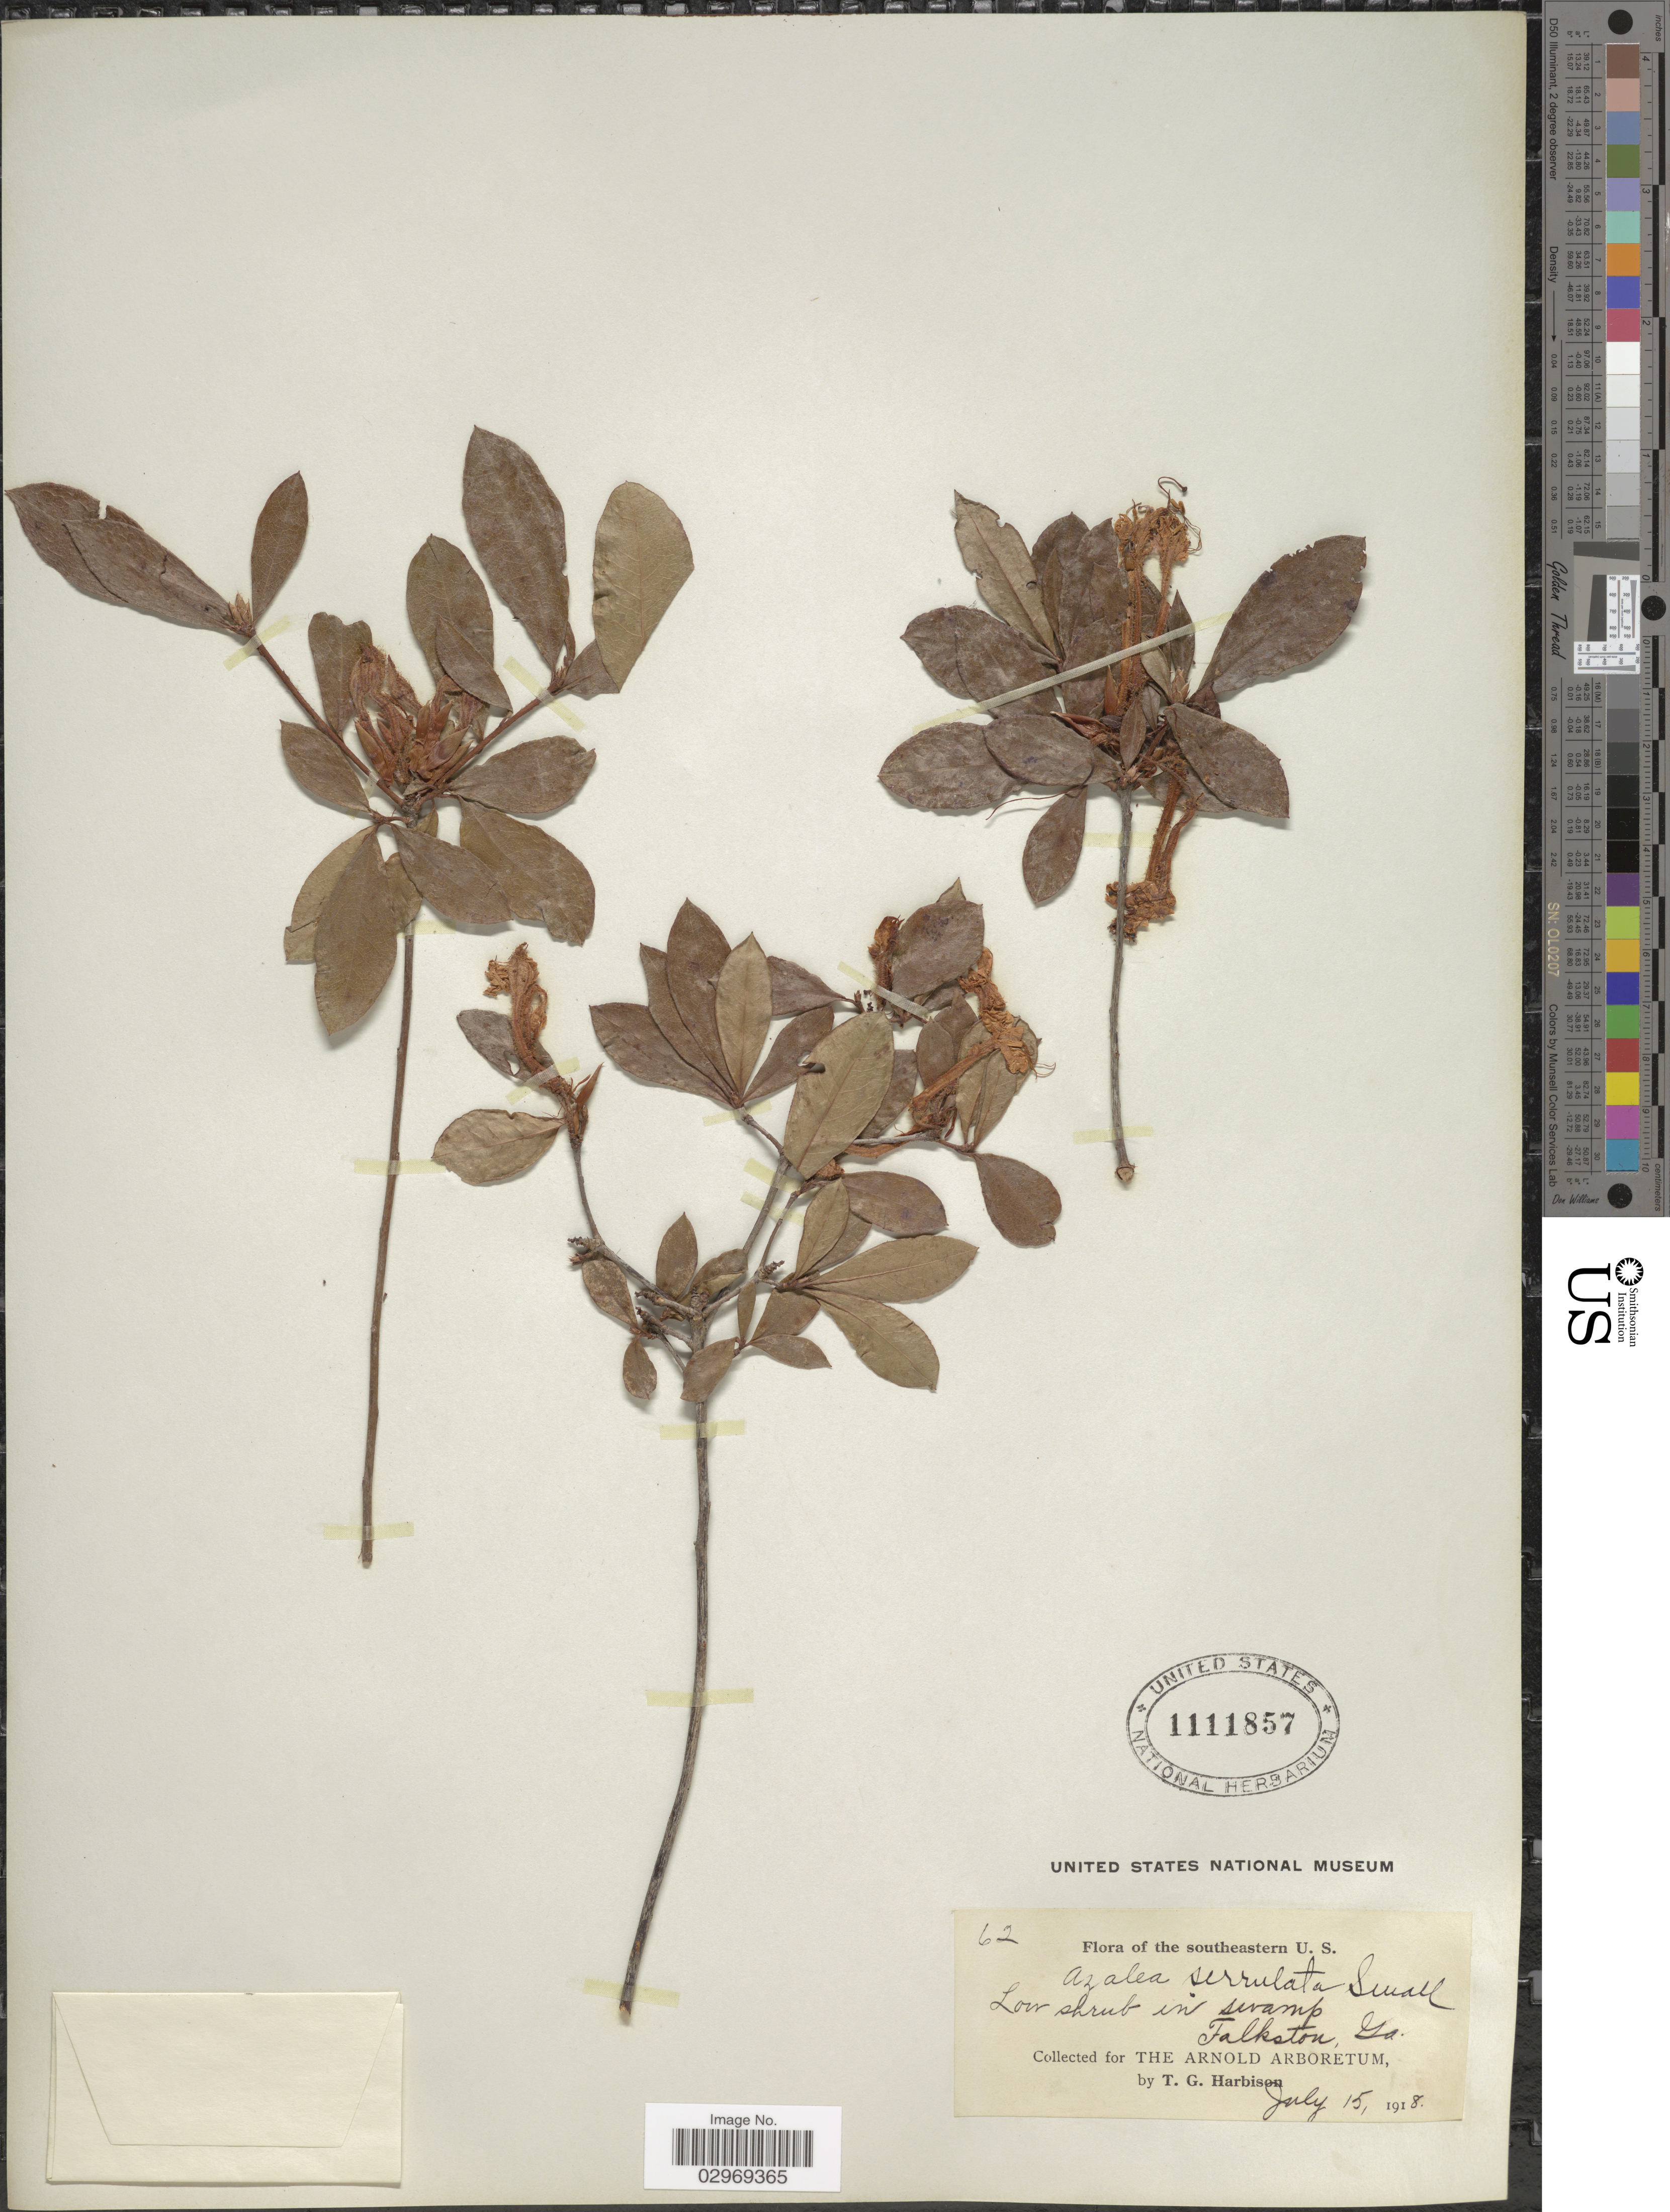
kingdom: Plantae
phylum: Tracheophyta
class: Magnoliopsida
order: Ericales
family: Ericaceae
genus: Rhododendron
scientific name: Rhododendron serrulatum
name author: (Small) Millais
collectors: T. Harbison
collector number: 62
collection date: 1918-07-15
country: United States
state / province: Georgia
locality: Southeastern U.S. Folkston.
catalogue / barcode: US 1111857